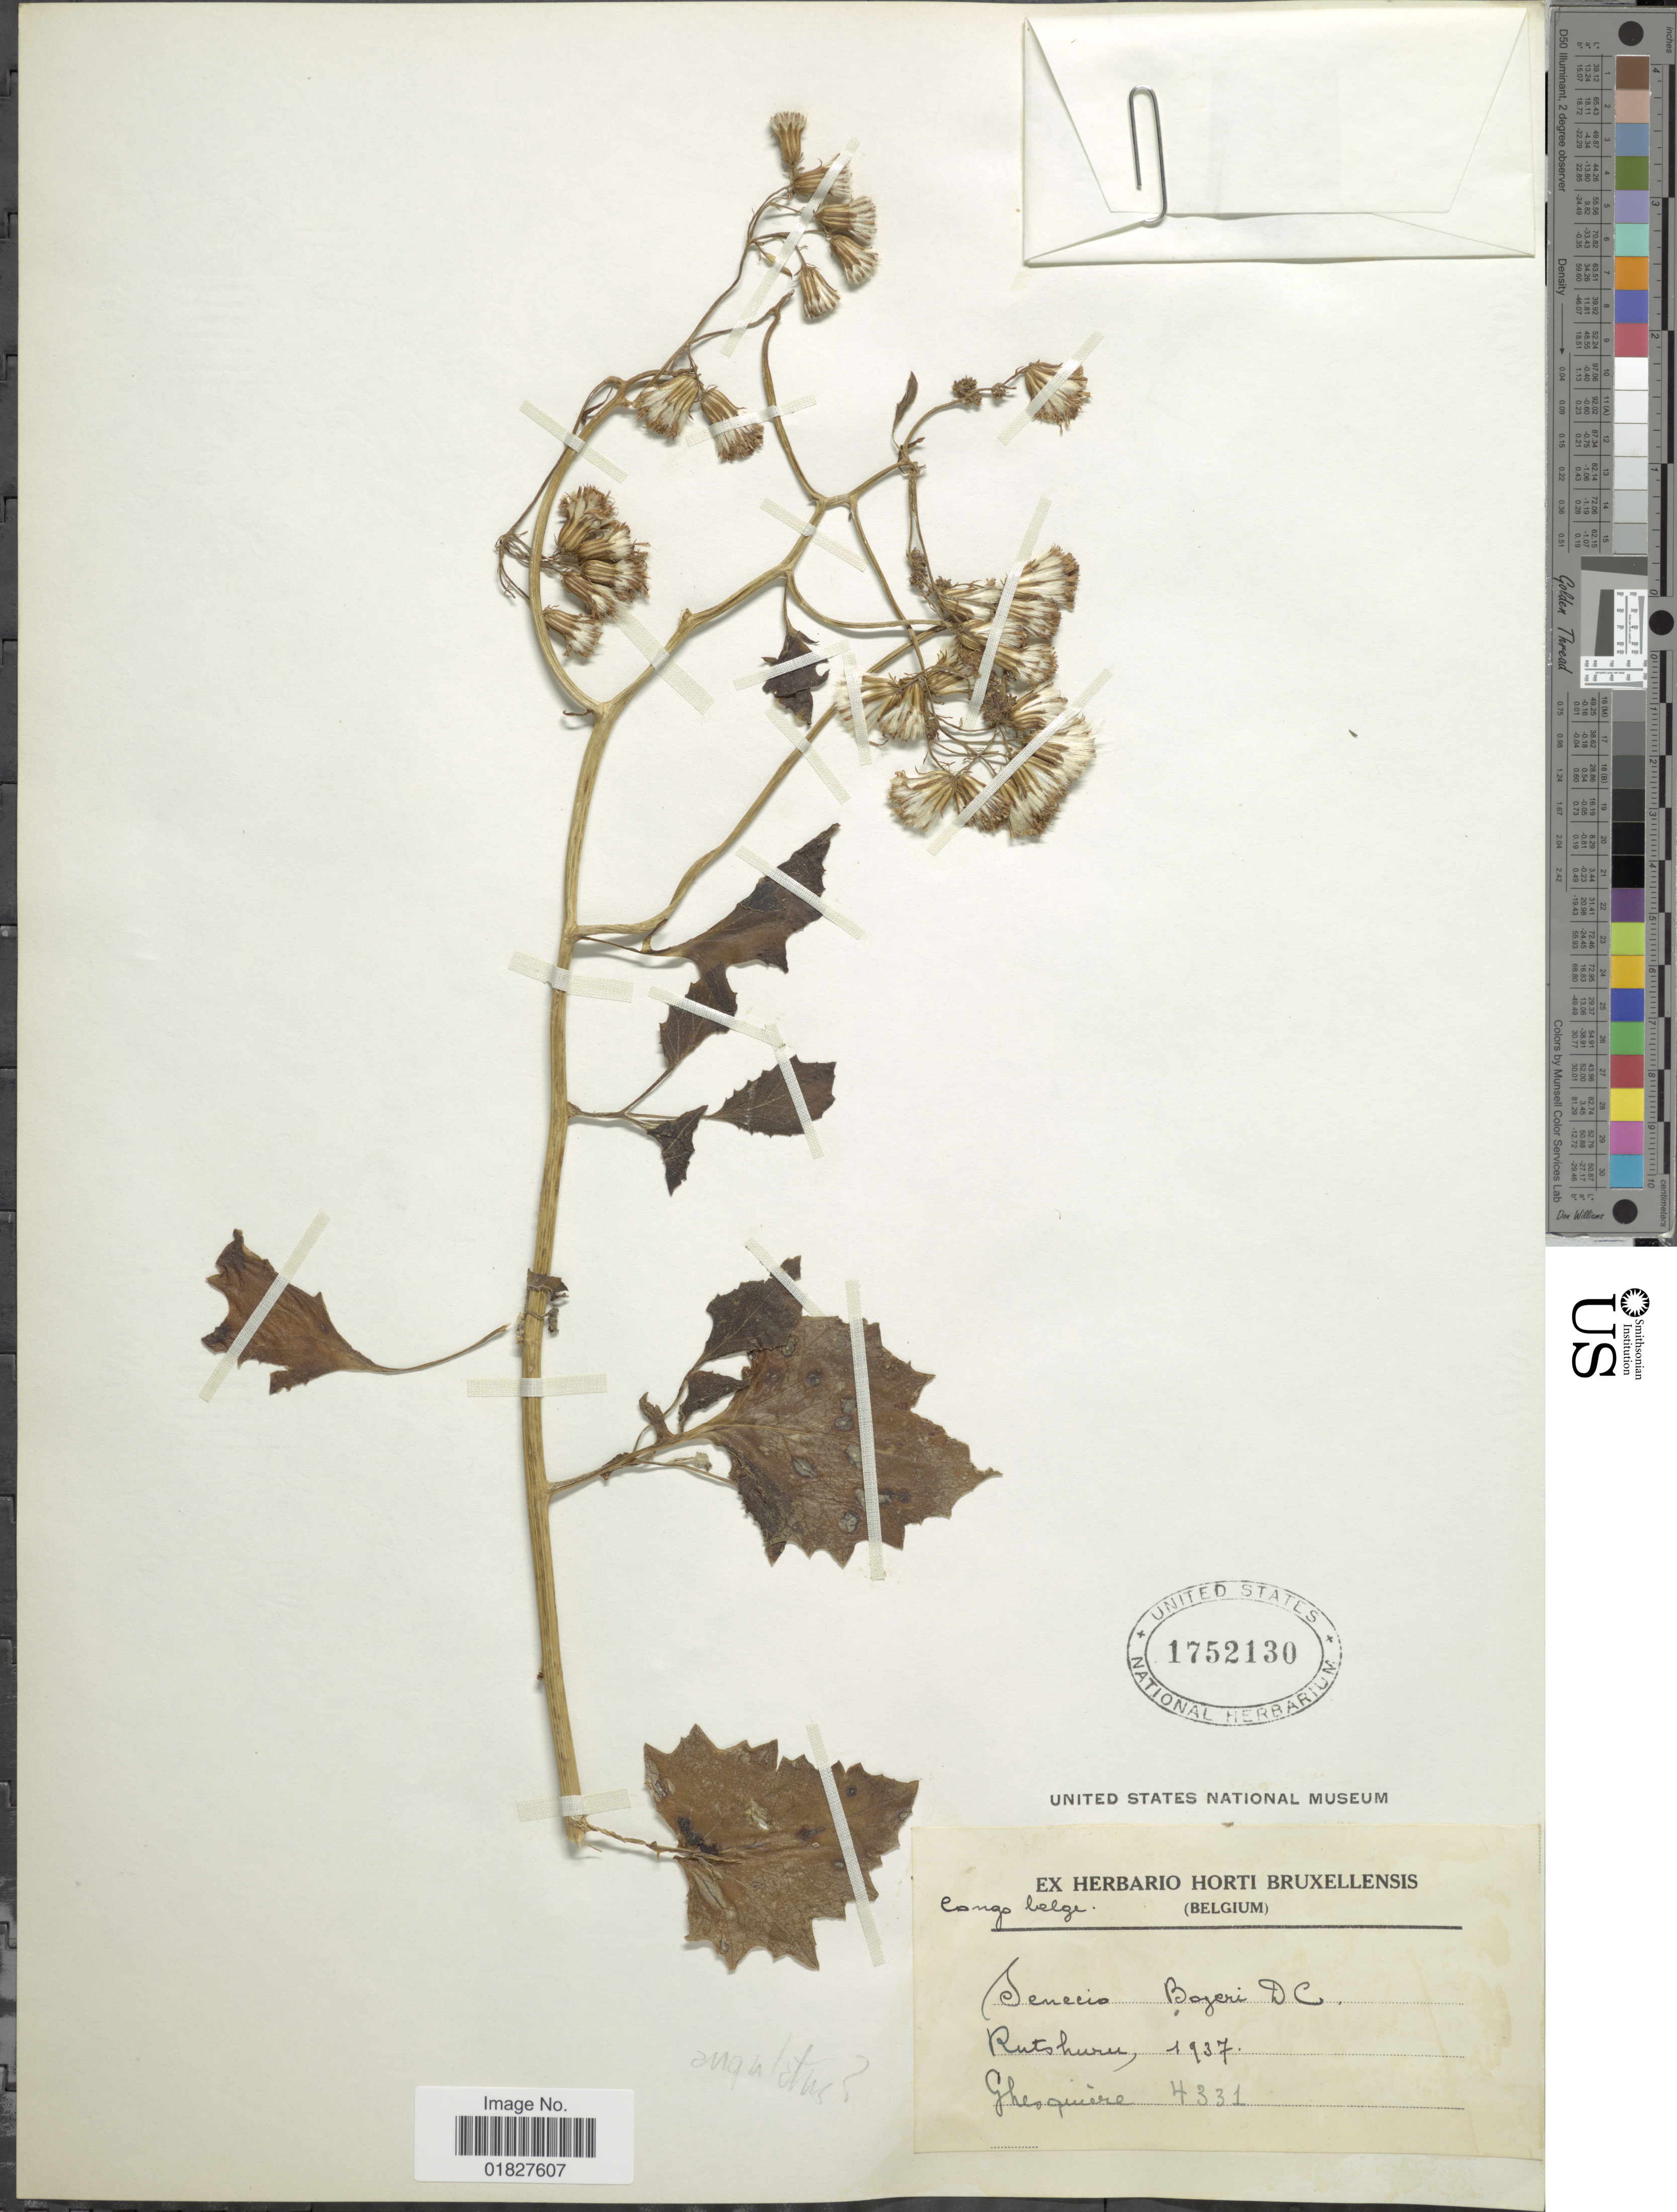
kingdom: Plantae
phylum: Tracheophyta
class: Magnoliopsida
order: Asterales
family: Asteraceae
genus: Solanecio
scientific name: Solanecio angulatus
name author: (Vahl) C. Jeffrey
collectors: Ghesquière.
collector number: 4331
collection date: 1937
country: Congo, Democratic Republic of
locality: Congo Belge, Rutshuru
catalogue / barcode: US 1752130